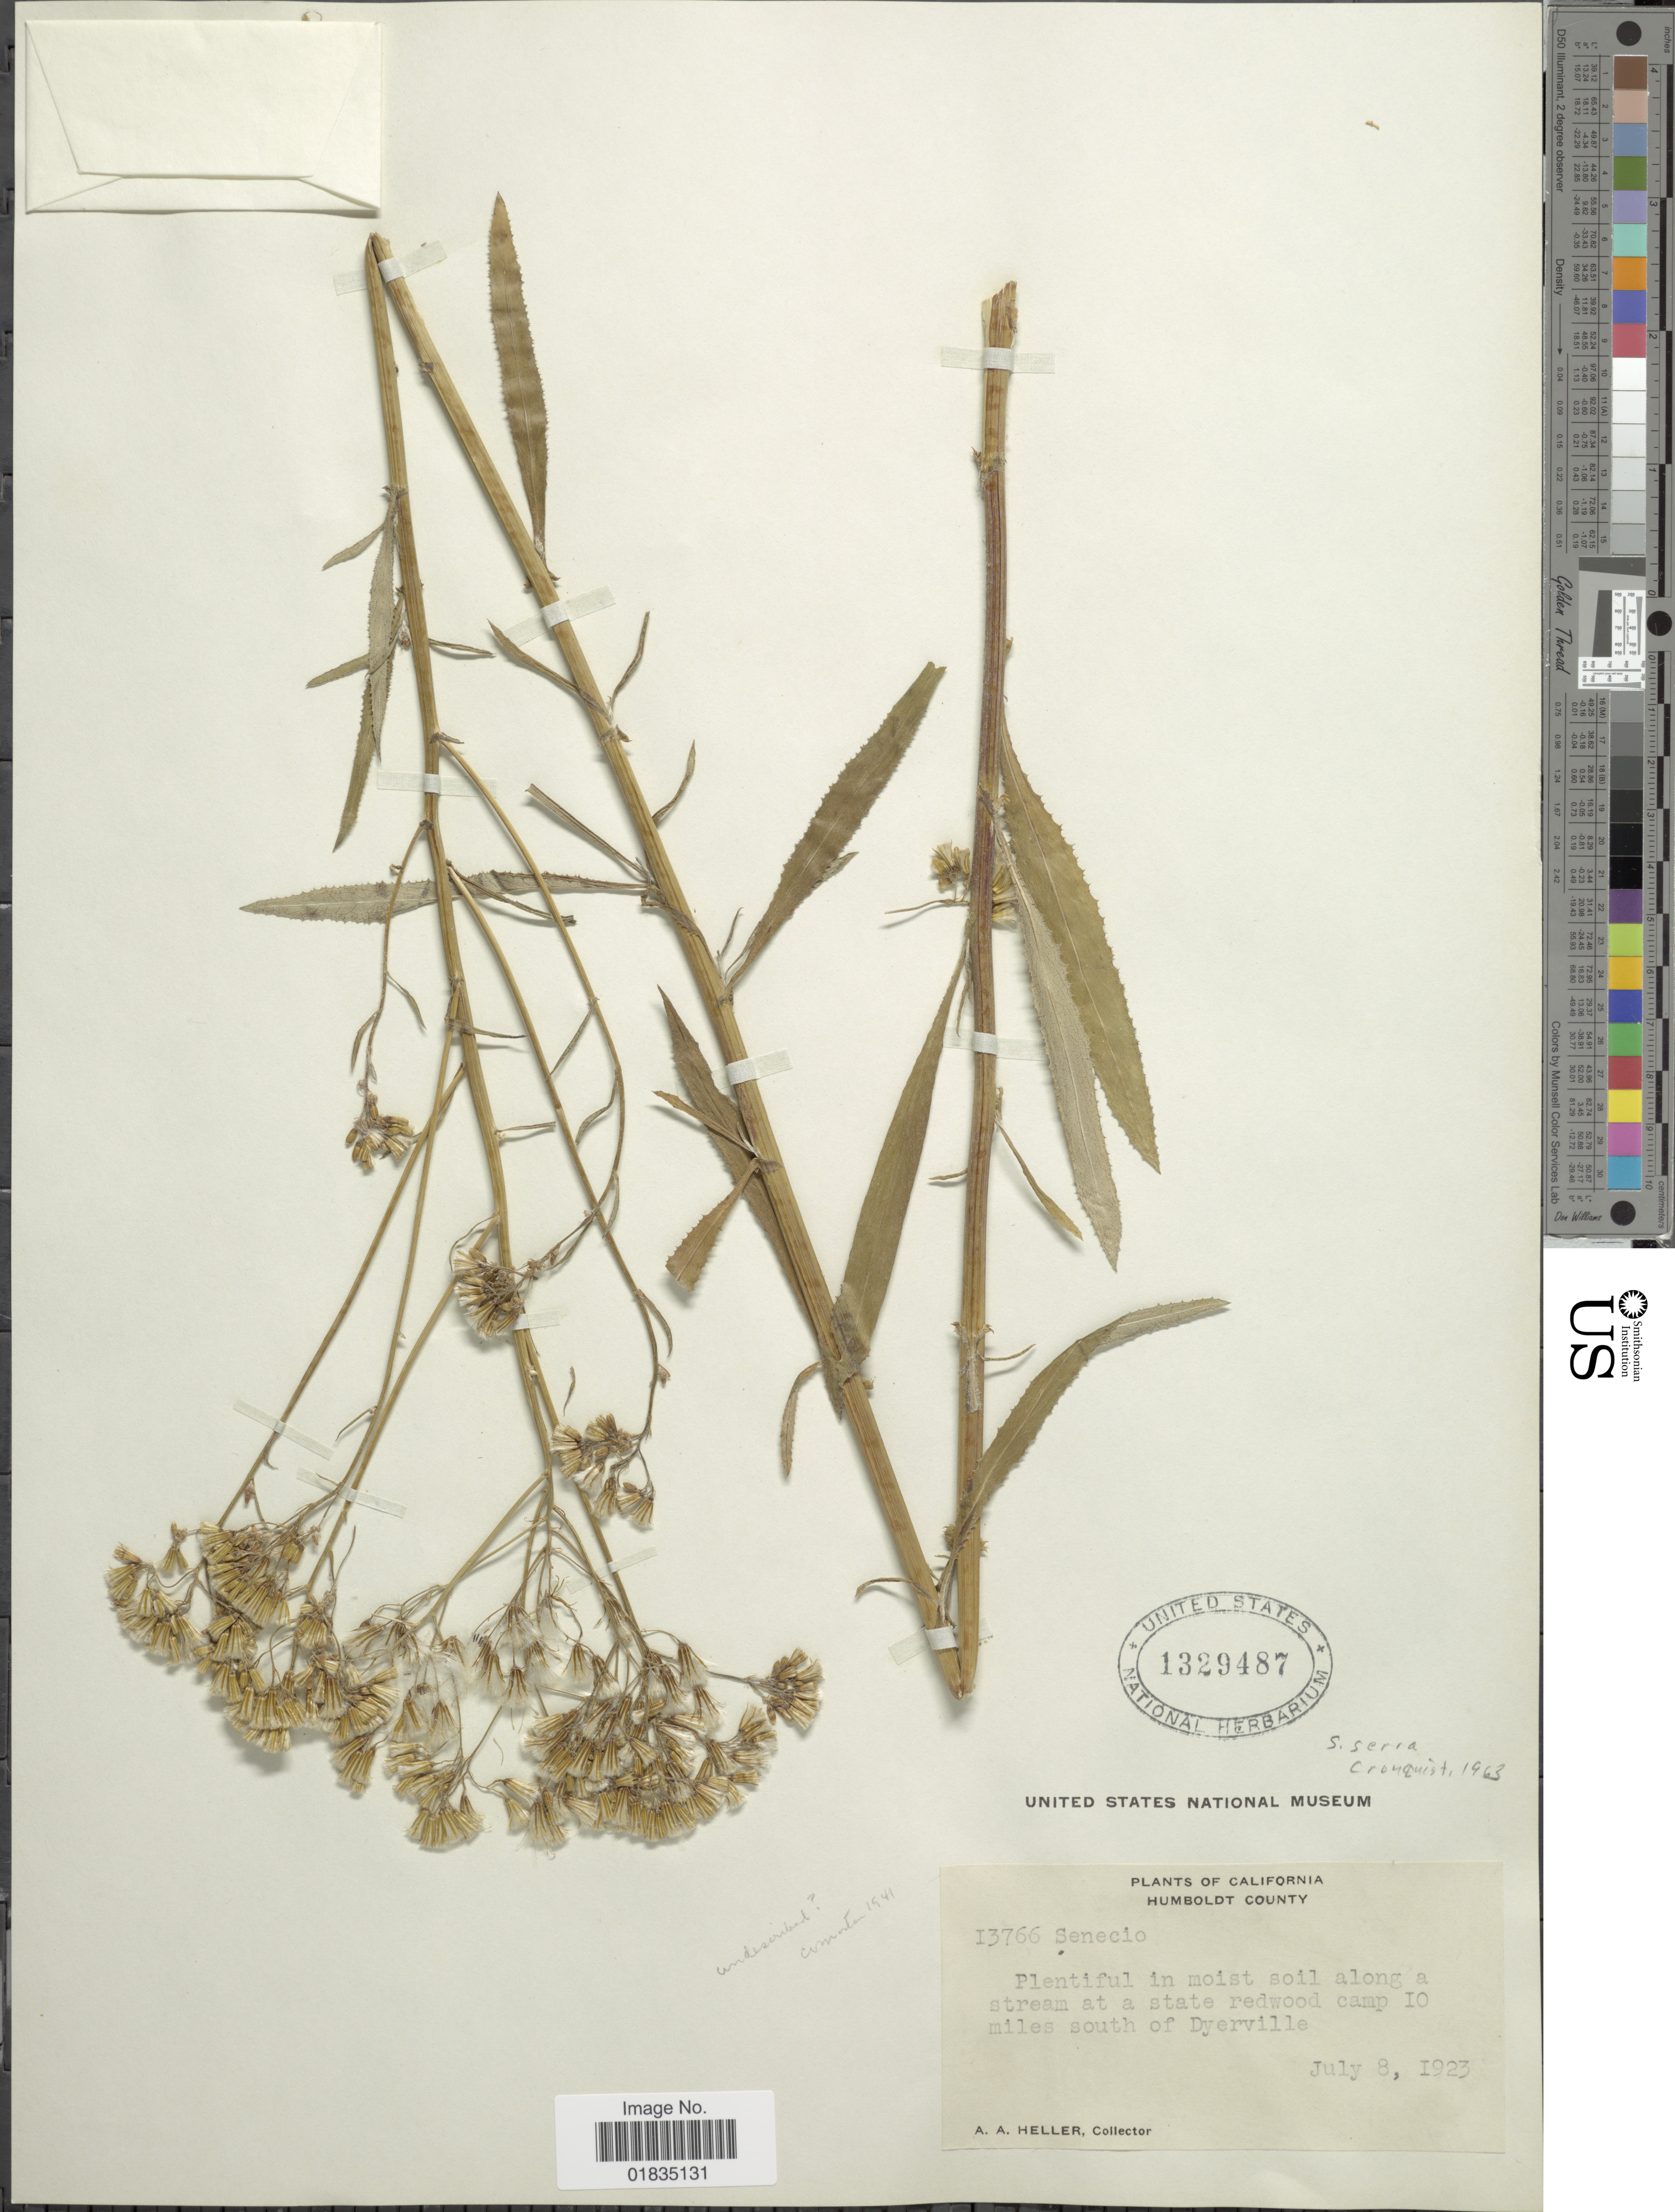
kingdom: Plantae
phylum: Tracheophyta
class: Magnoliopsida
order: Asterales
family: Asteraceae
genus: Senecio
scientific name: Senecio serra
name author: Hook.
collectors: A. A. Heller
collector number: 13766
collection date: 1923-07-08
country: United States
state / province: California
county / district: Humboldt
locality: Humboldt County. At a state redwood camp 10 miles south of Dyerville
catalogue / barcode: US 1329487